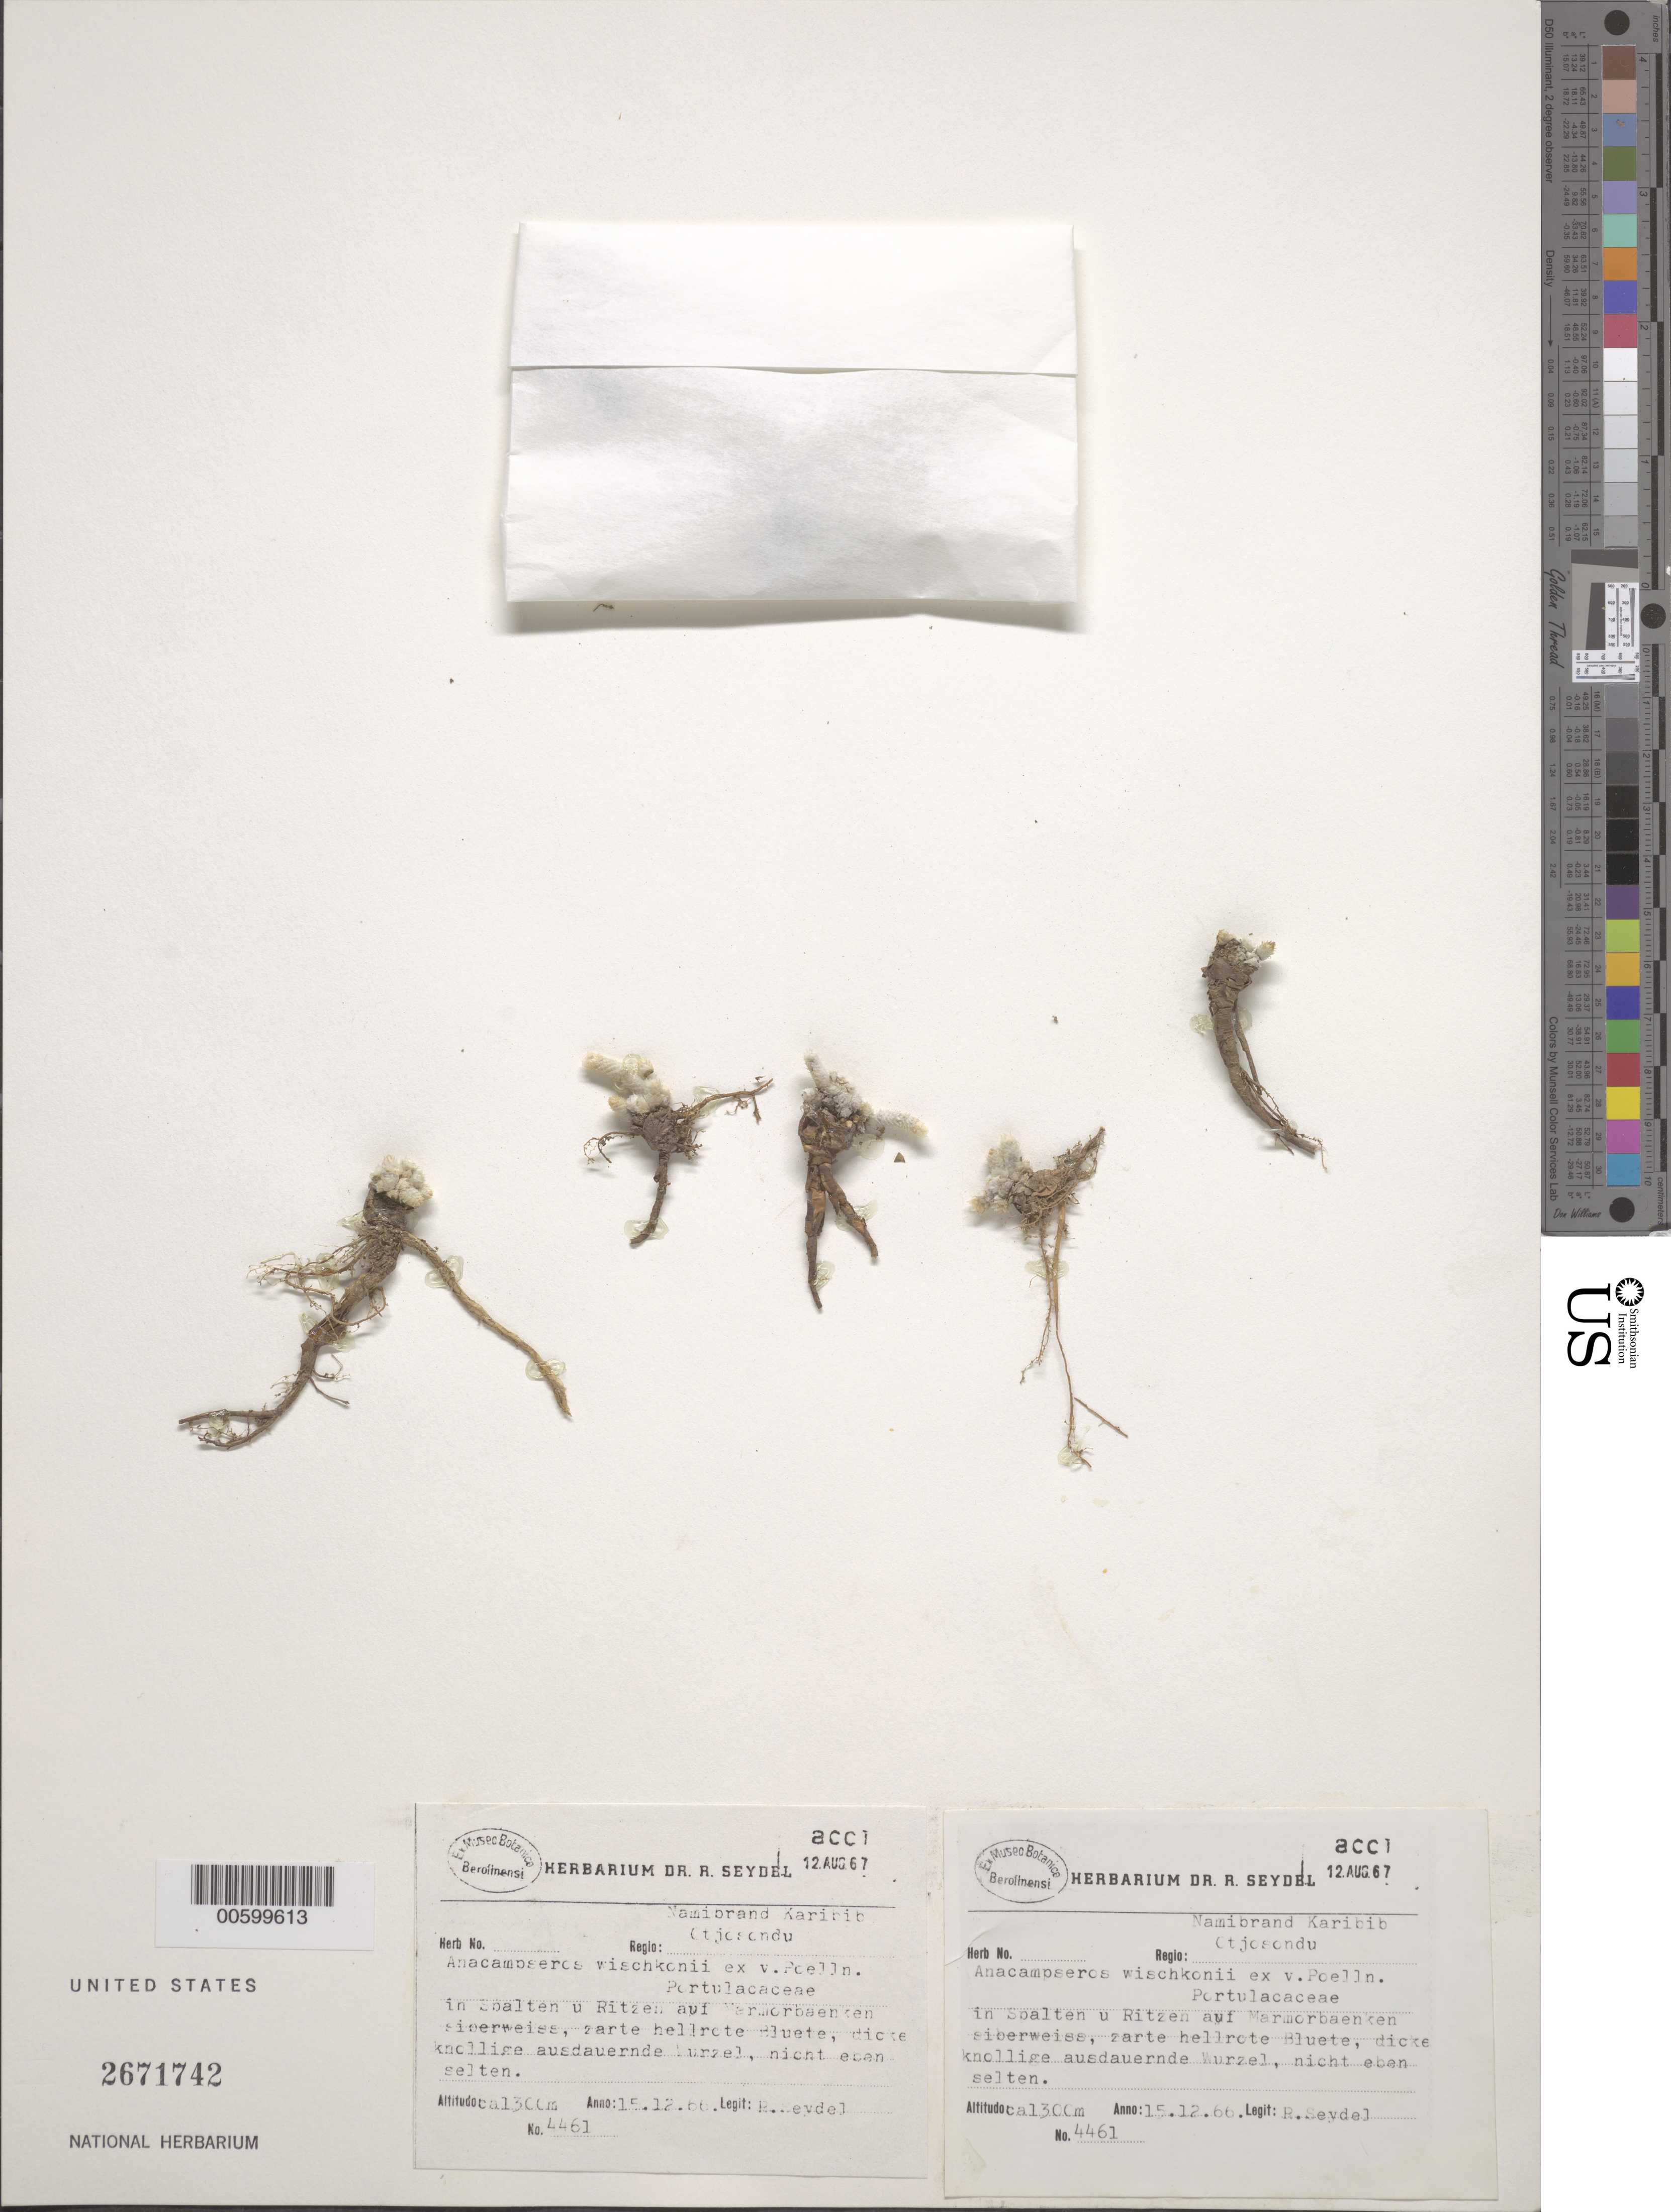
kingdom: Plantae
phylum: Tracheophyta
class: Magnoliopsida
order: Caryophyllales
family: Anacampserotaceae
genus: Anacampseros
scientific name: Anacampseros wischkonii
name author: Dinter & Poelln.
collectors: R. Seydel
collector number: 4461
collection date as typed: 12 Aug 1967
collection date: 1967-08-12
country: Namibia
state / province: Erongo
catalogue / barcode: US 2671742